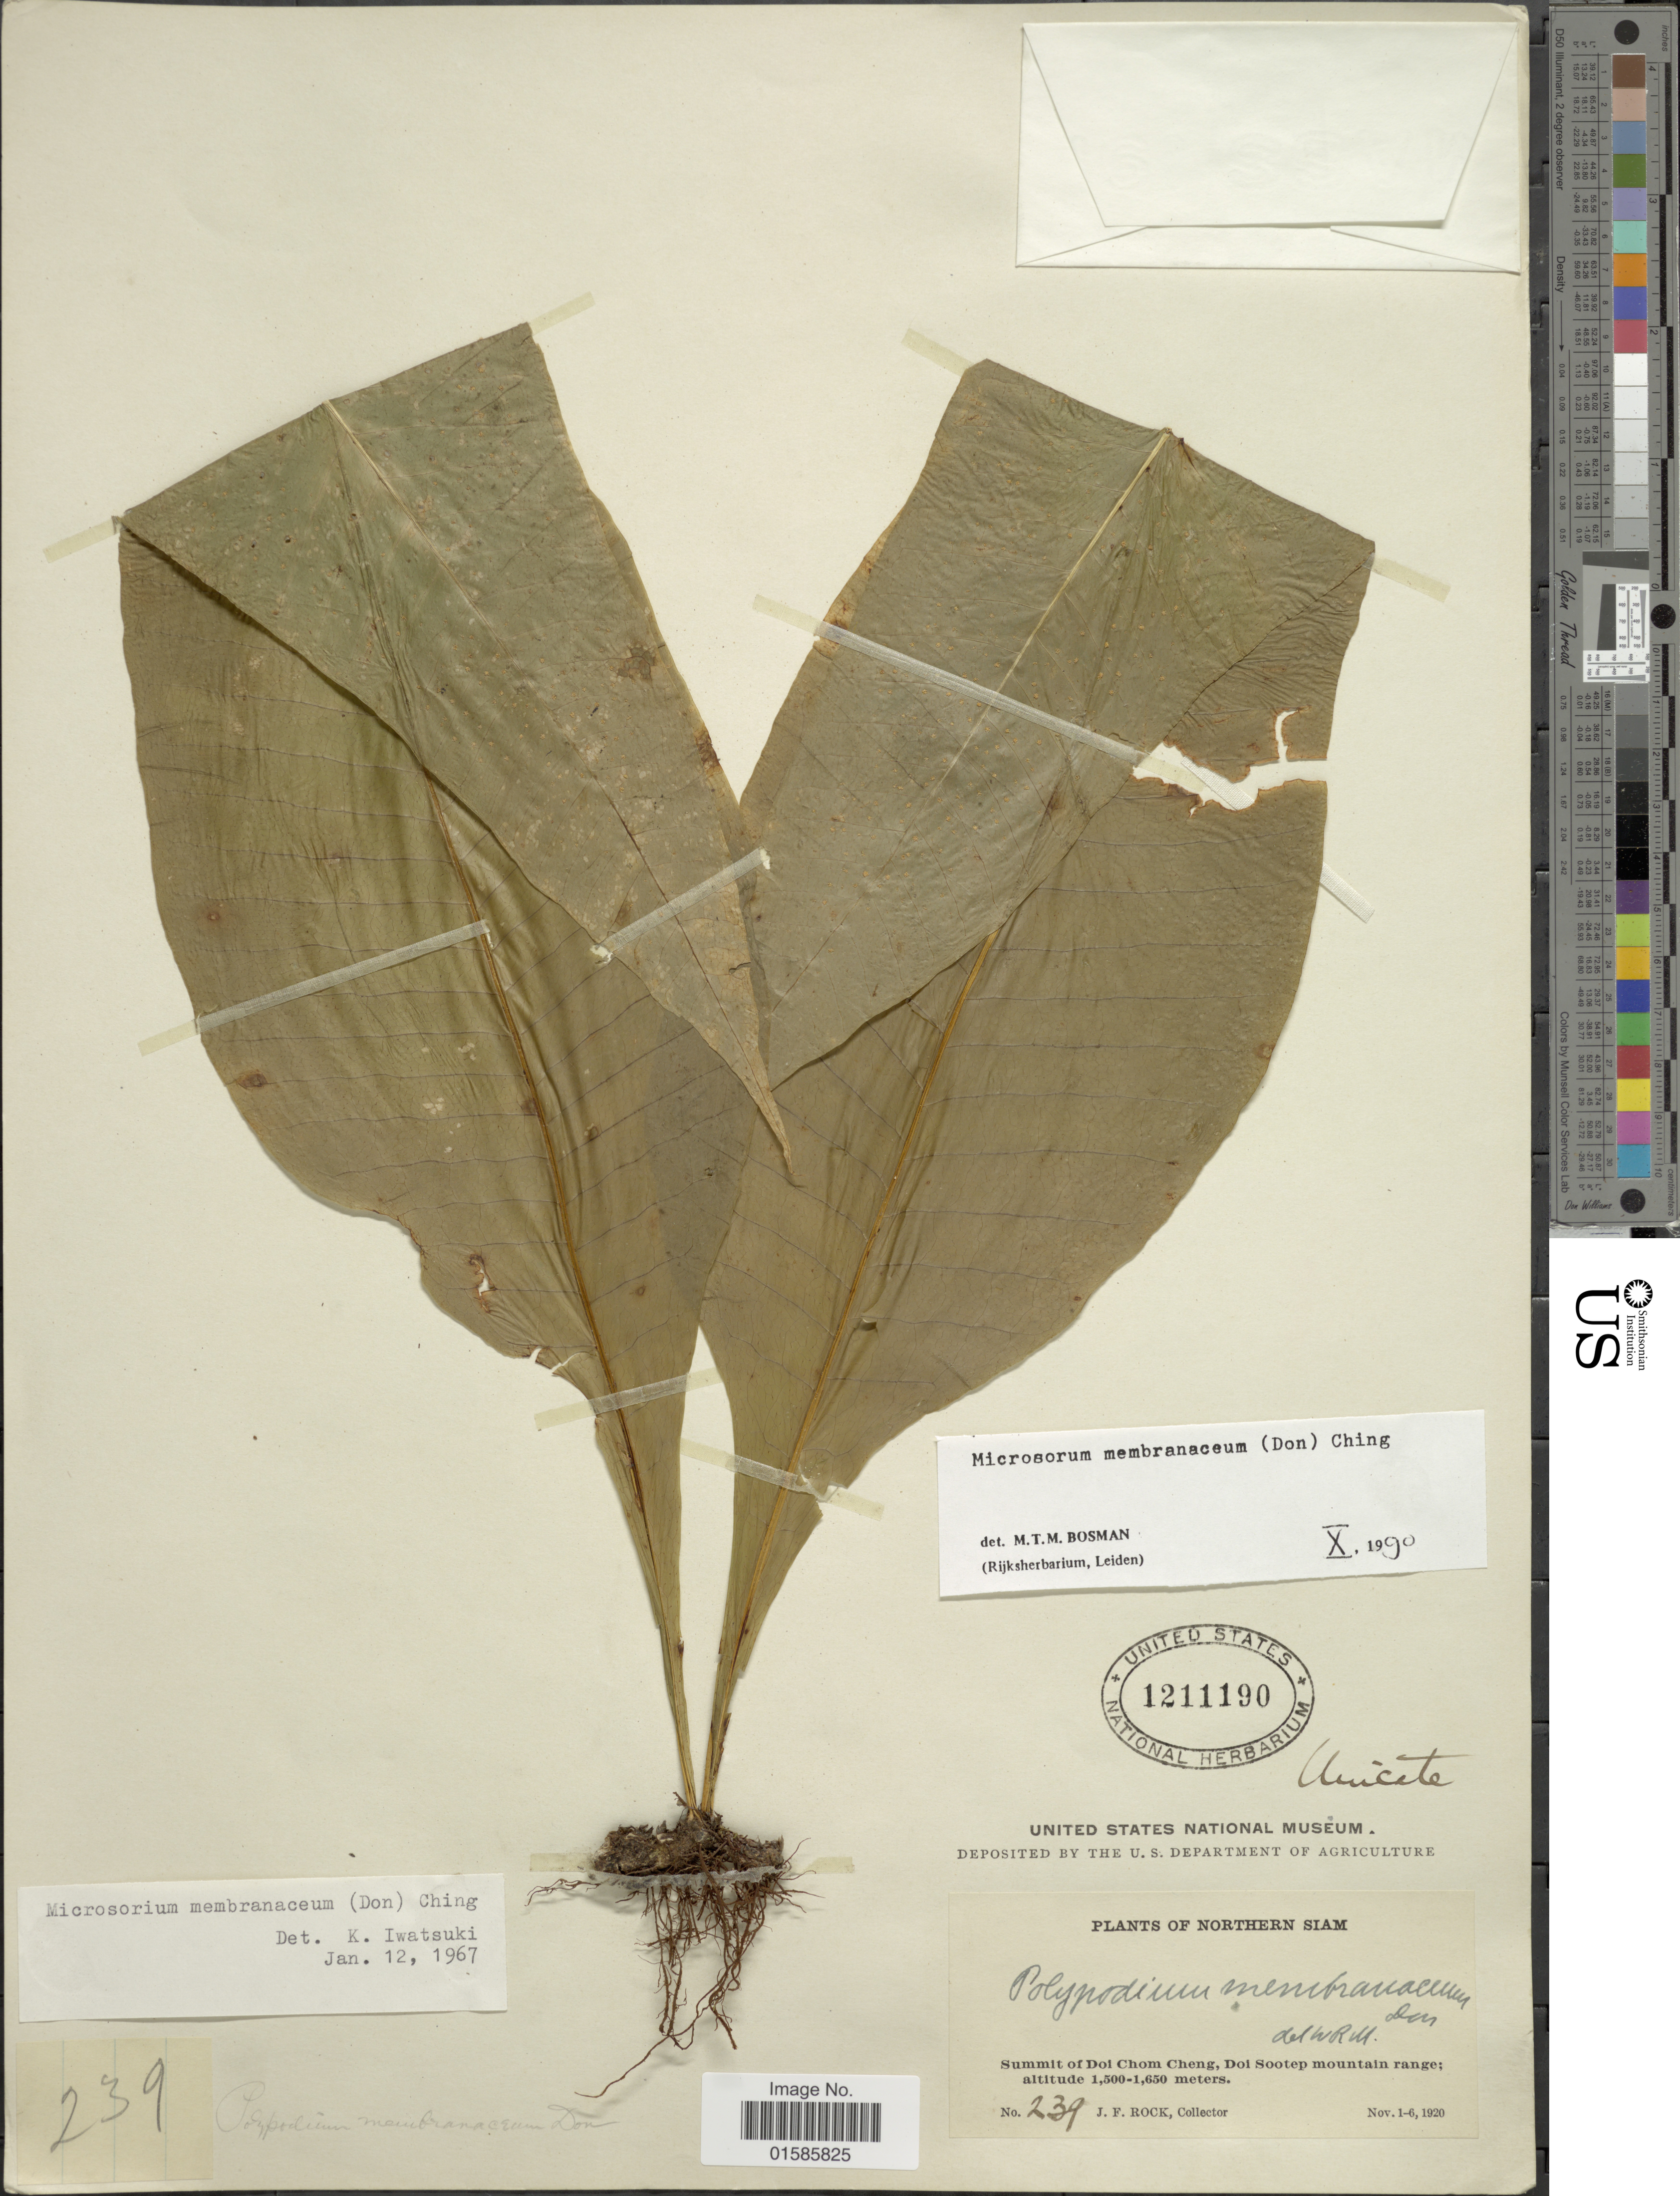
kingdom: Plantae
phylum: Tracheophyta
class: Polypodiopsida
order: Polypodiales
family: Polypodiaceae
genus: Microsorum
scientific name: Microsorum membranaceum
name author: (D. Don) Ching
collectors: J. Rock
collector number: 239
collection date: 1920-11-01/1920-11-06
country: Thailand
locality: Northern Siam, Summit of Doi Chom Cheng, Doi Sootep mountain range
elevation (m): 1500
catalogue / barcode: US 1211190